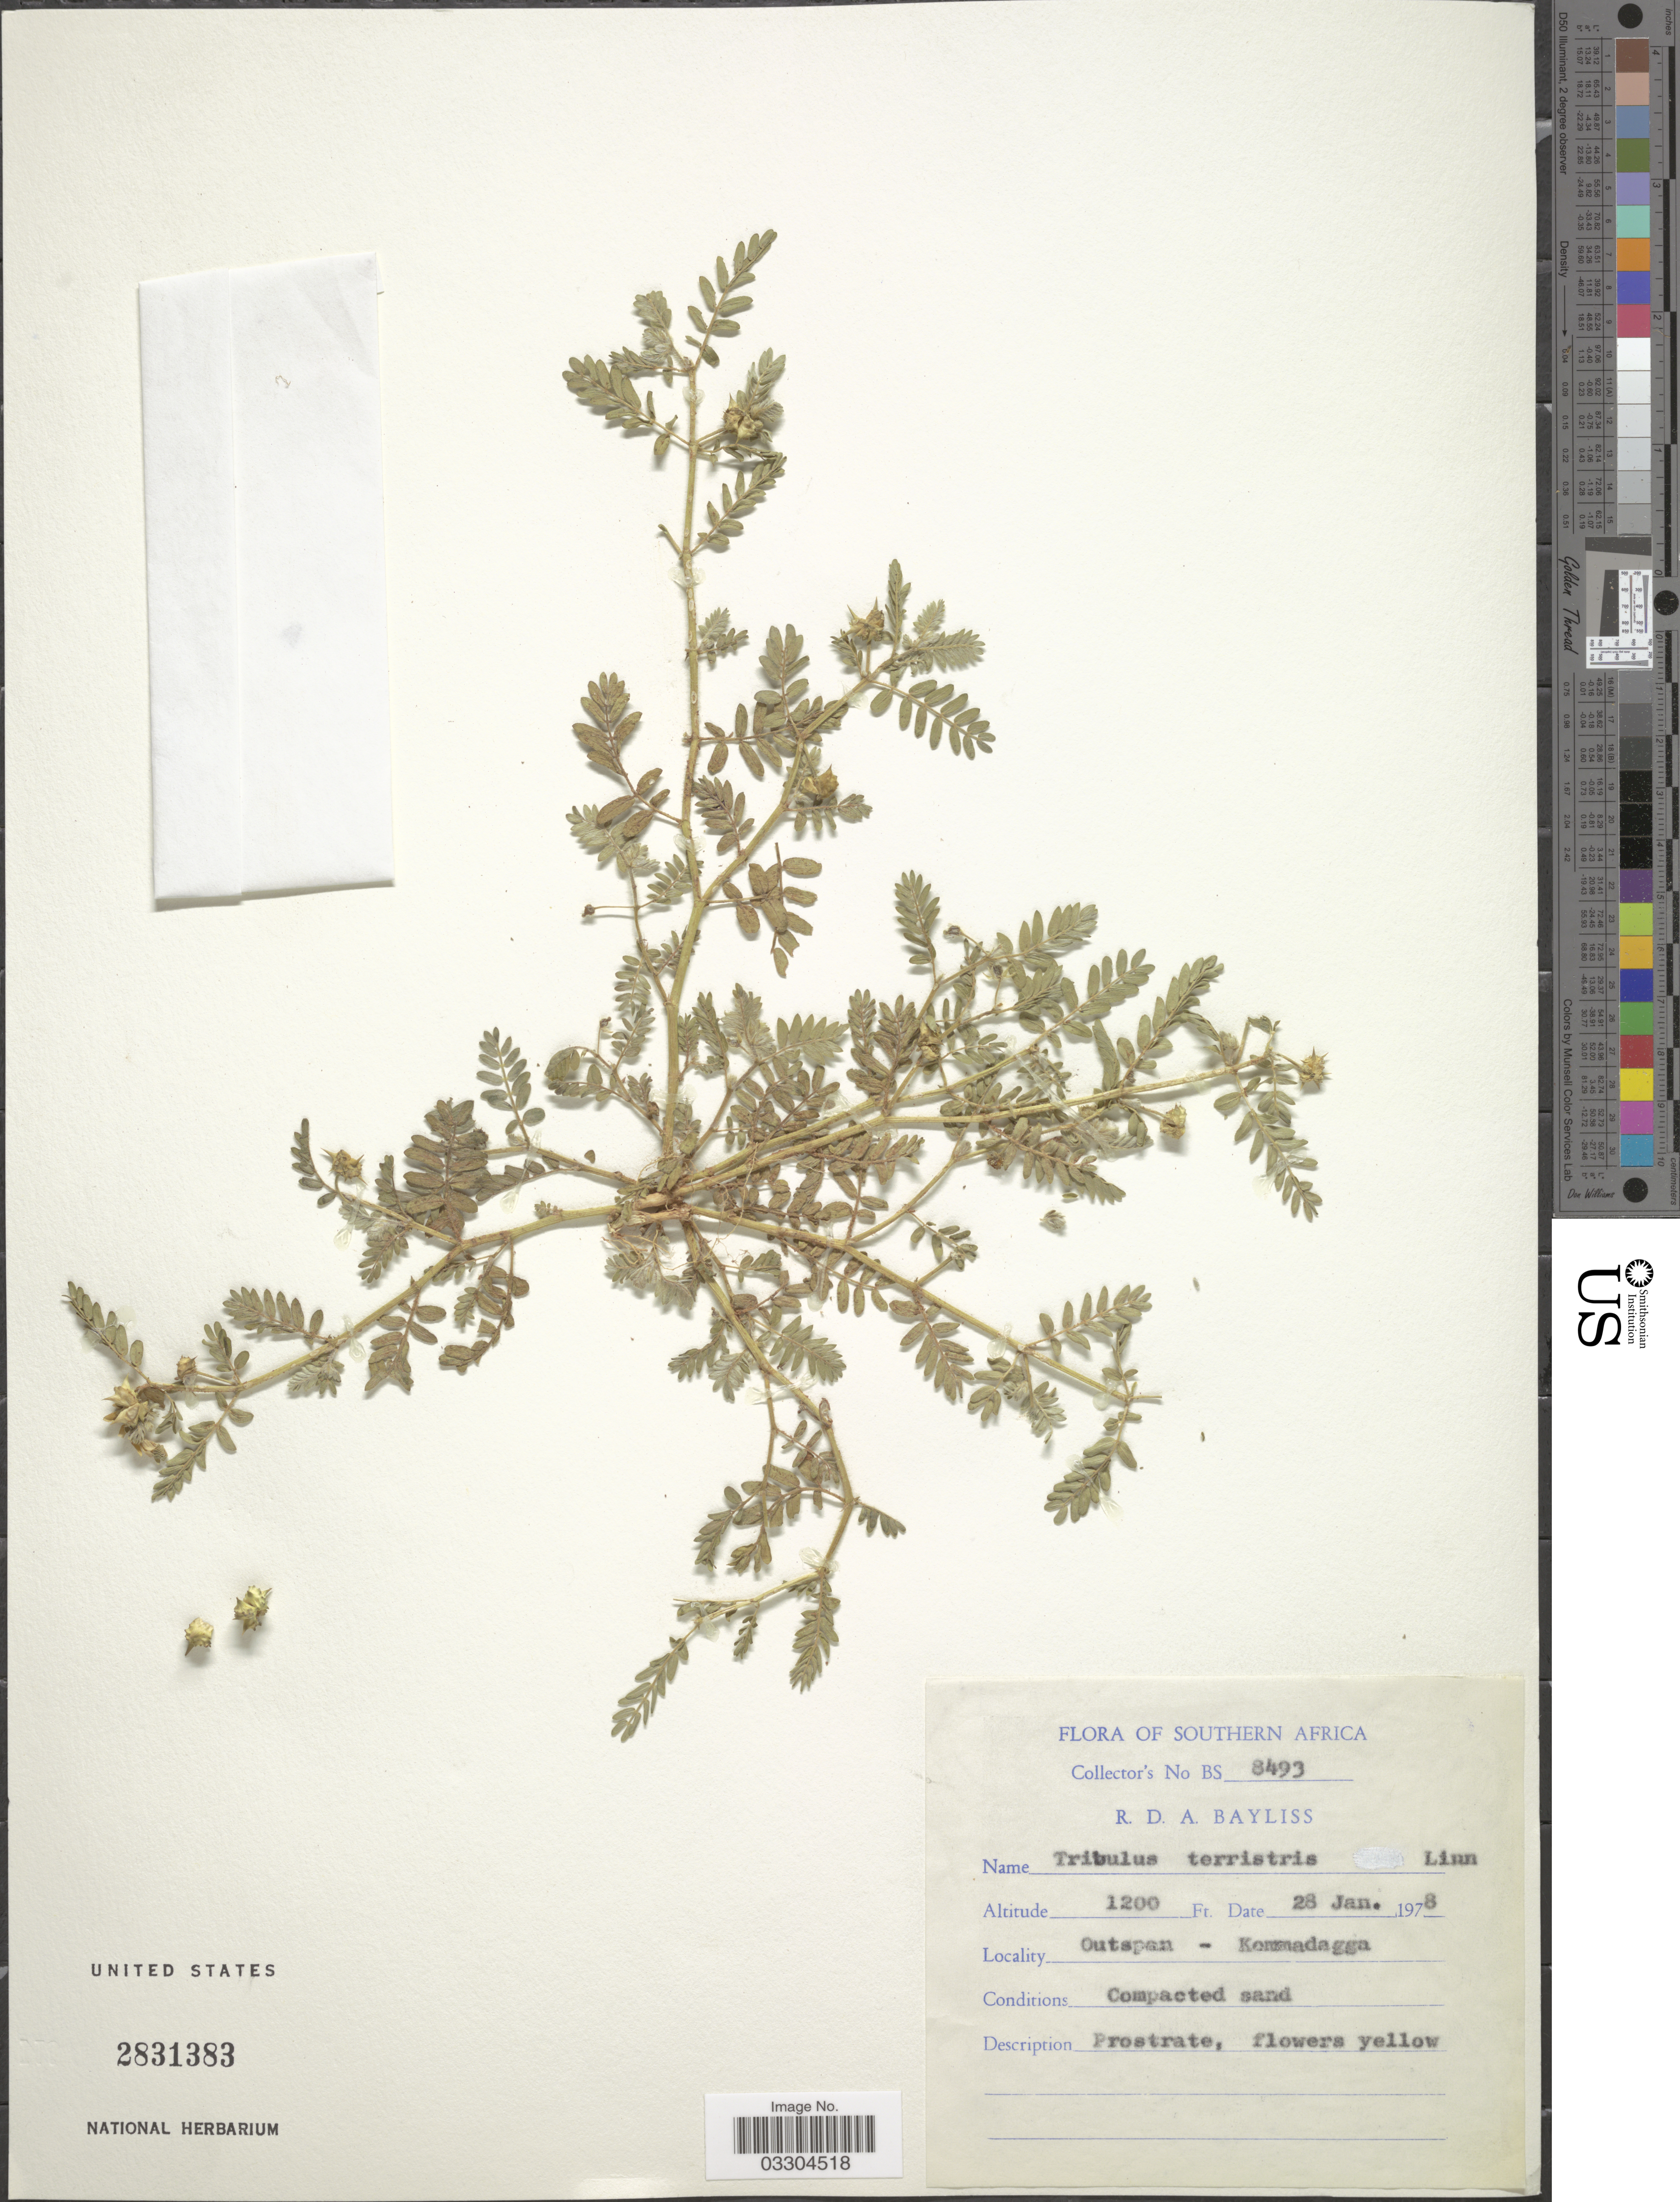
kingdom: Plantae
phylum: Tracheophyta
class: Magnoliopsida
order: Zygophyllales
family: Zygophyllaceae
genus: Tribulus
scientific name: Tribulus terrestris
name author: L.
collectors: R. Bayliss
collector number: BS 8493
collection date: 1978-01-28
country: South Africa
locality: Southern Africa. Outspan - Kommadagga.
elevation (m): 366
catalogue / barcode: US 2831383